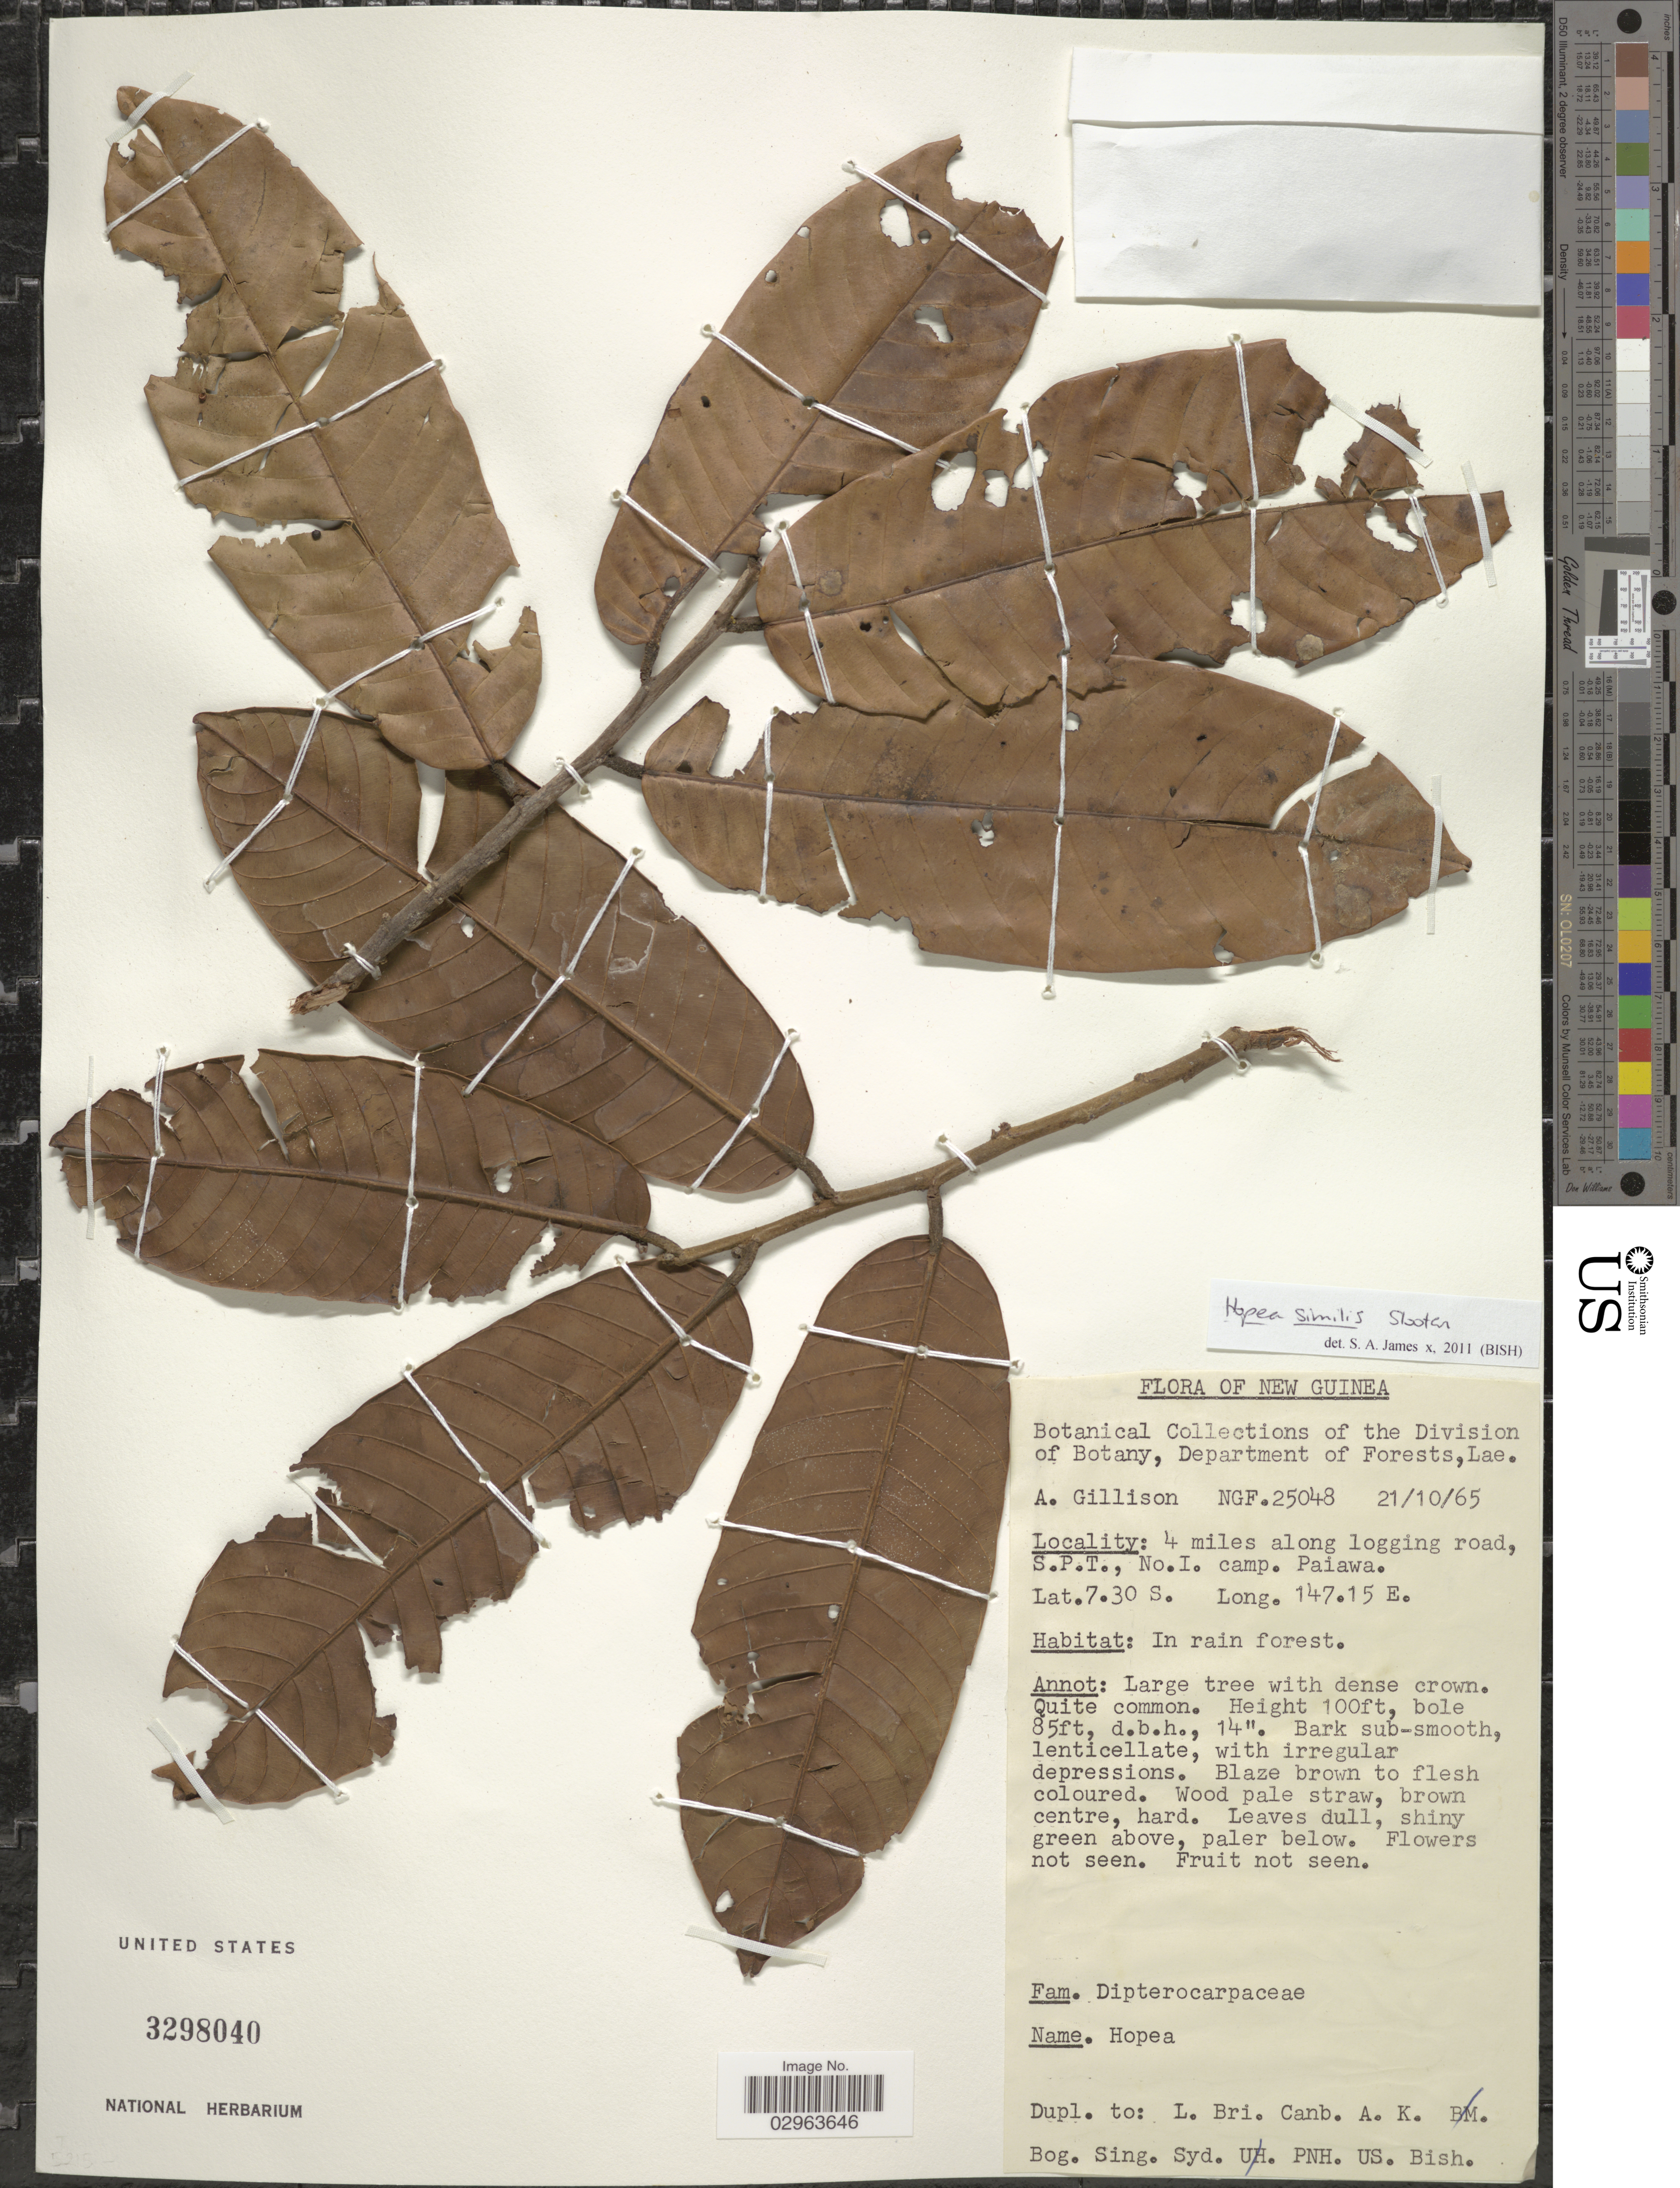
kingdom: Plantae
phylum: Tracheophyta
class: Magnoliopsida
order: Malvales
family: Dipterocarpaceae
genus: Hopea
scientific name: Hopea similis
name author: Slooten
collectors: A. Gillison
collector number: NGF 25048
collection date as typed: Transcribed d/m/y: 21/10/65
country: Papua New Guinea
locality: New Guinea. 4 miles along logging road, S.P.T., No. I,. camp. Paiawa.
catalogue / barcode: US 3298040